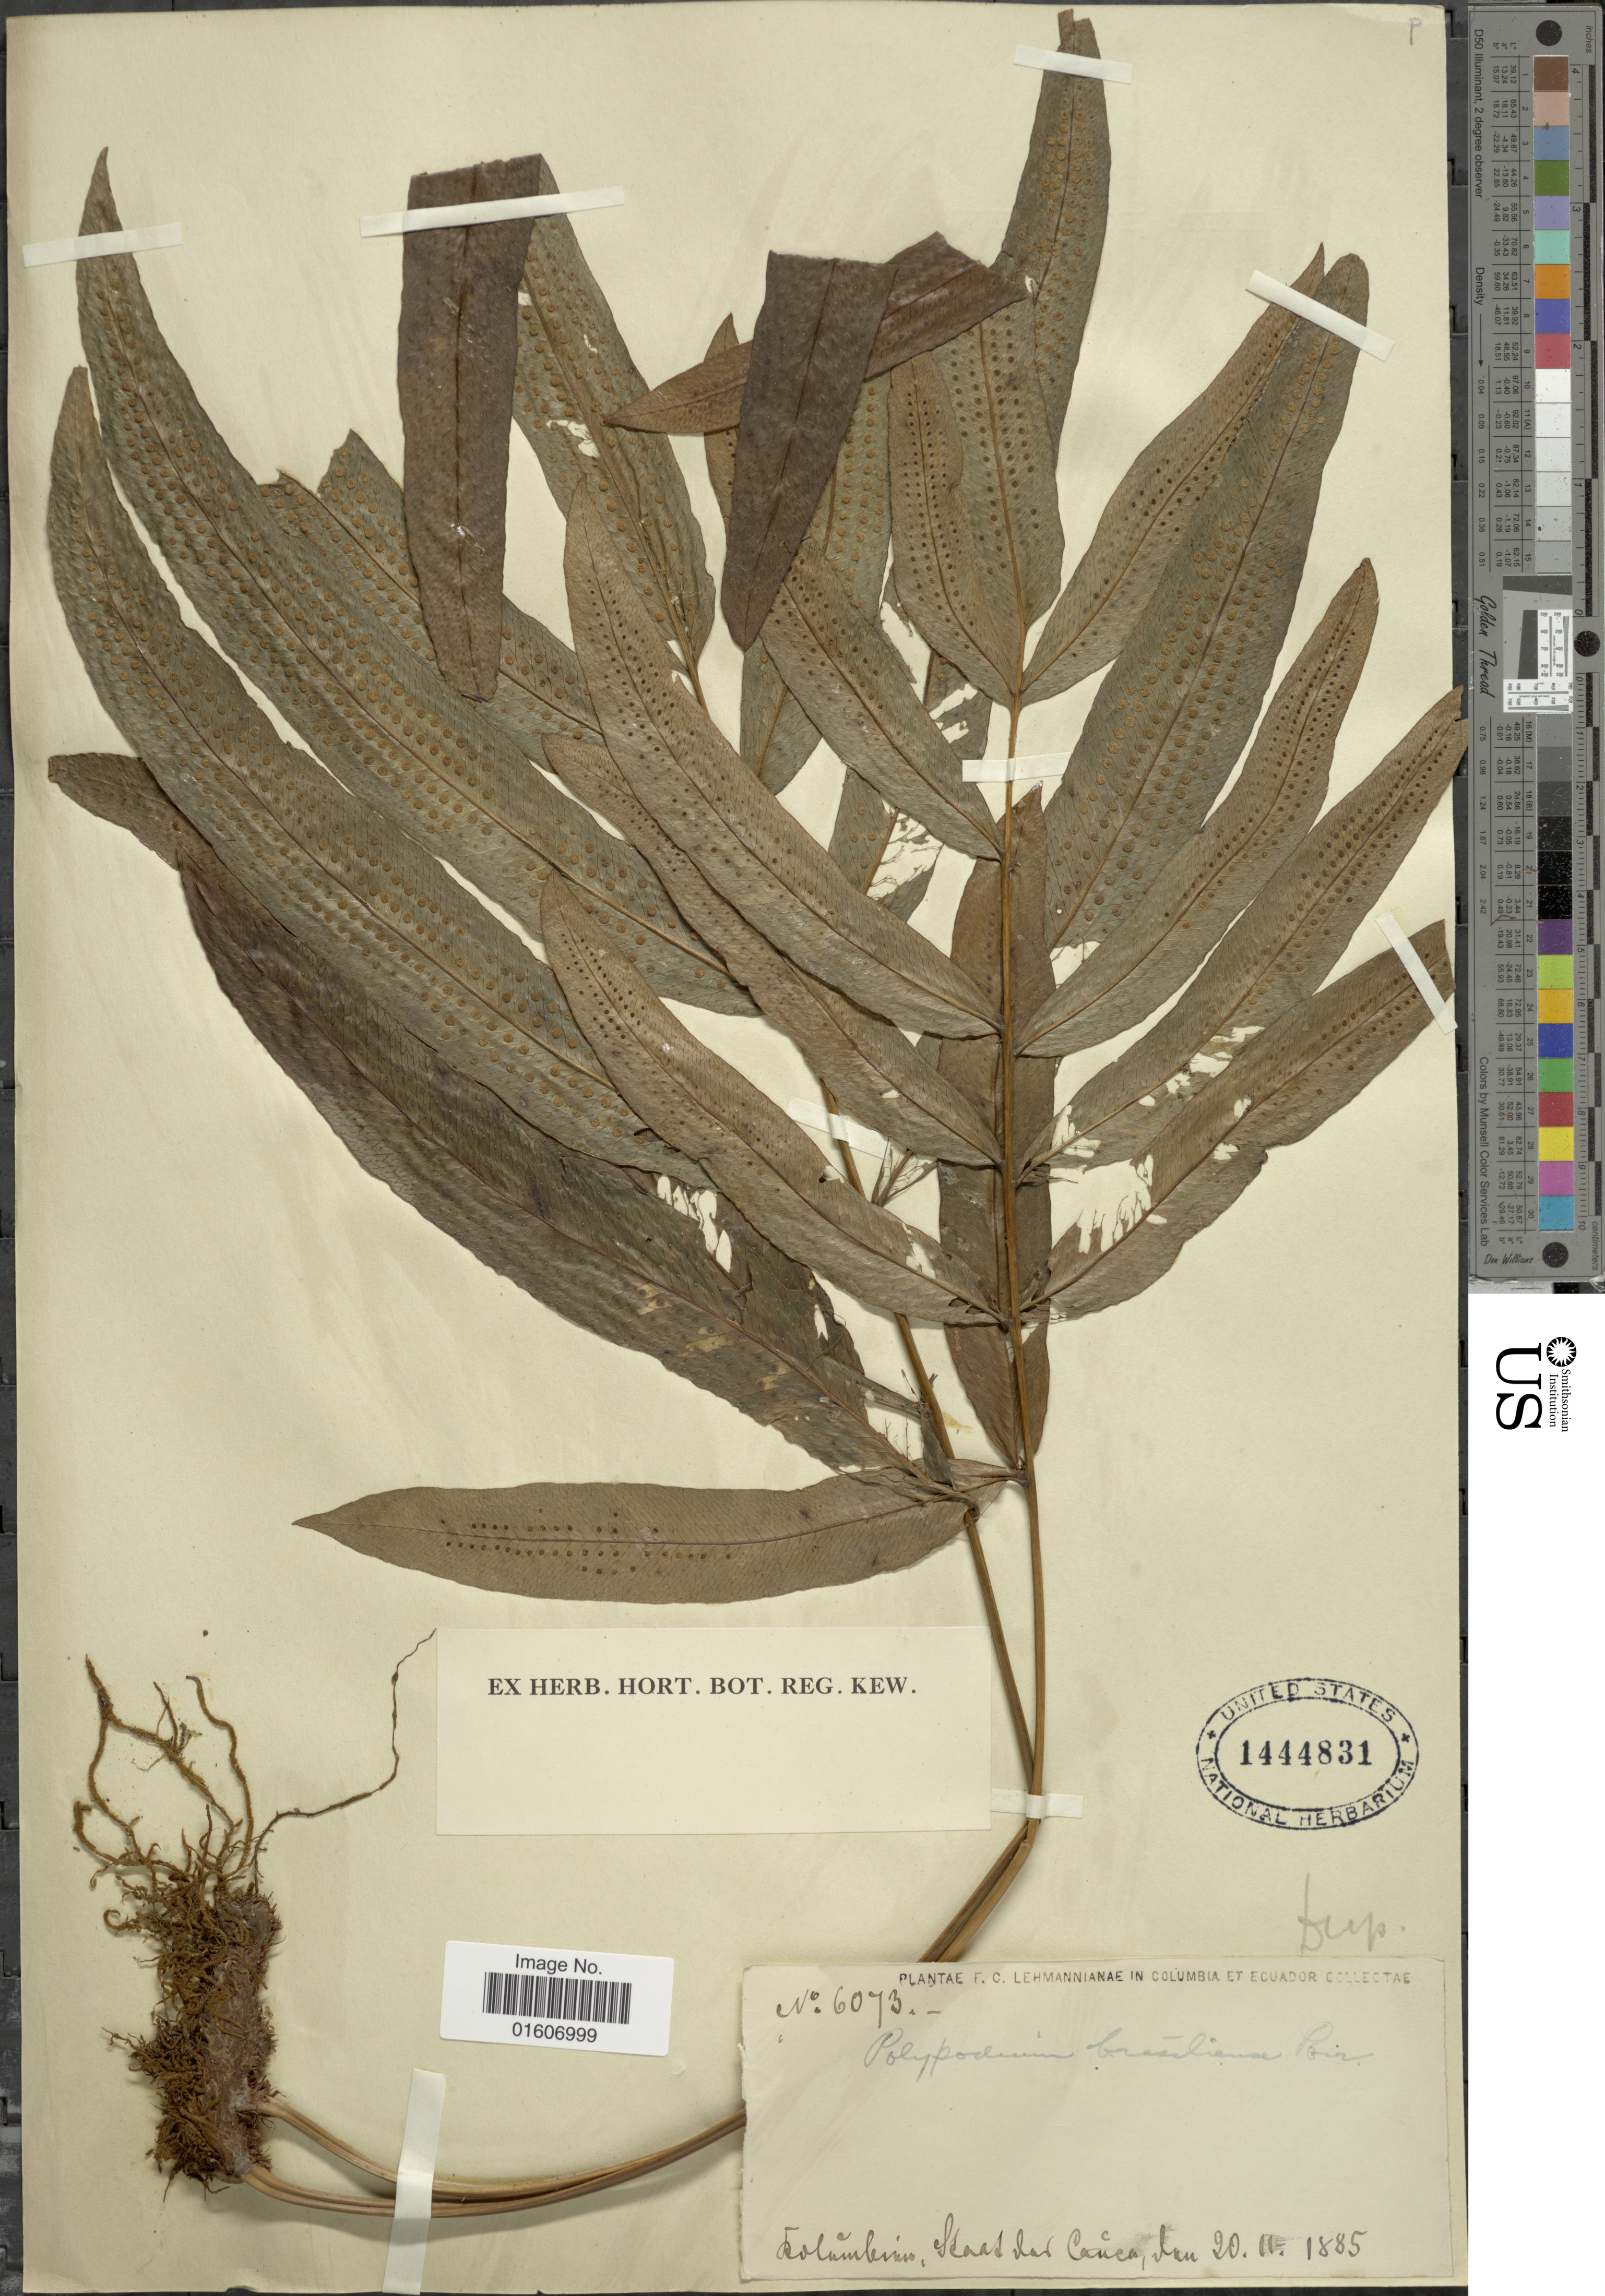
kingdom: Plantae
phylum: Tracheophyta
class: Polypodiopsida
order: Polypodiales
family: Polypodiaceae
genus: Serpocaulon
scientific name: Serpocaulon triseriale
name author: (Sw.) A.R. Sm.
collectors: F. C. Lehmann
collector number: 6073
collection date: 1885-11-20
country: Colombia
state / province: Valle del Cauca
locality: Staat der Cauca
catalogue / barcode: US 1444831